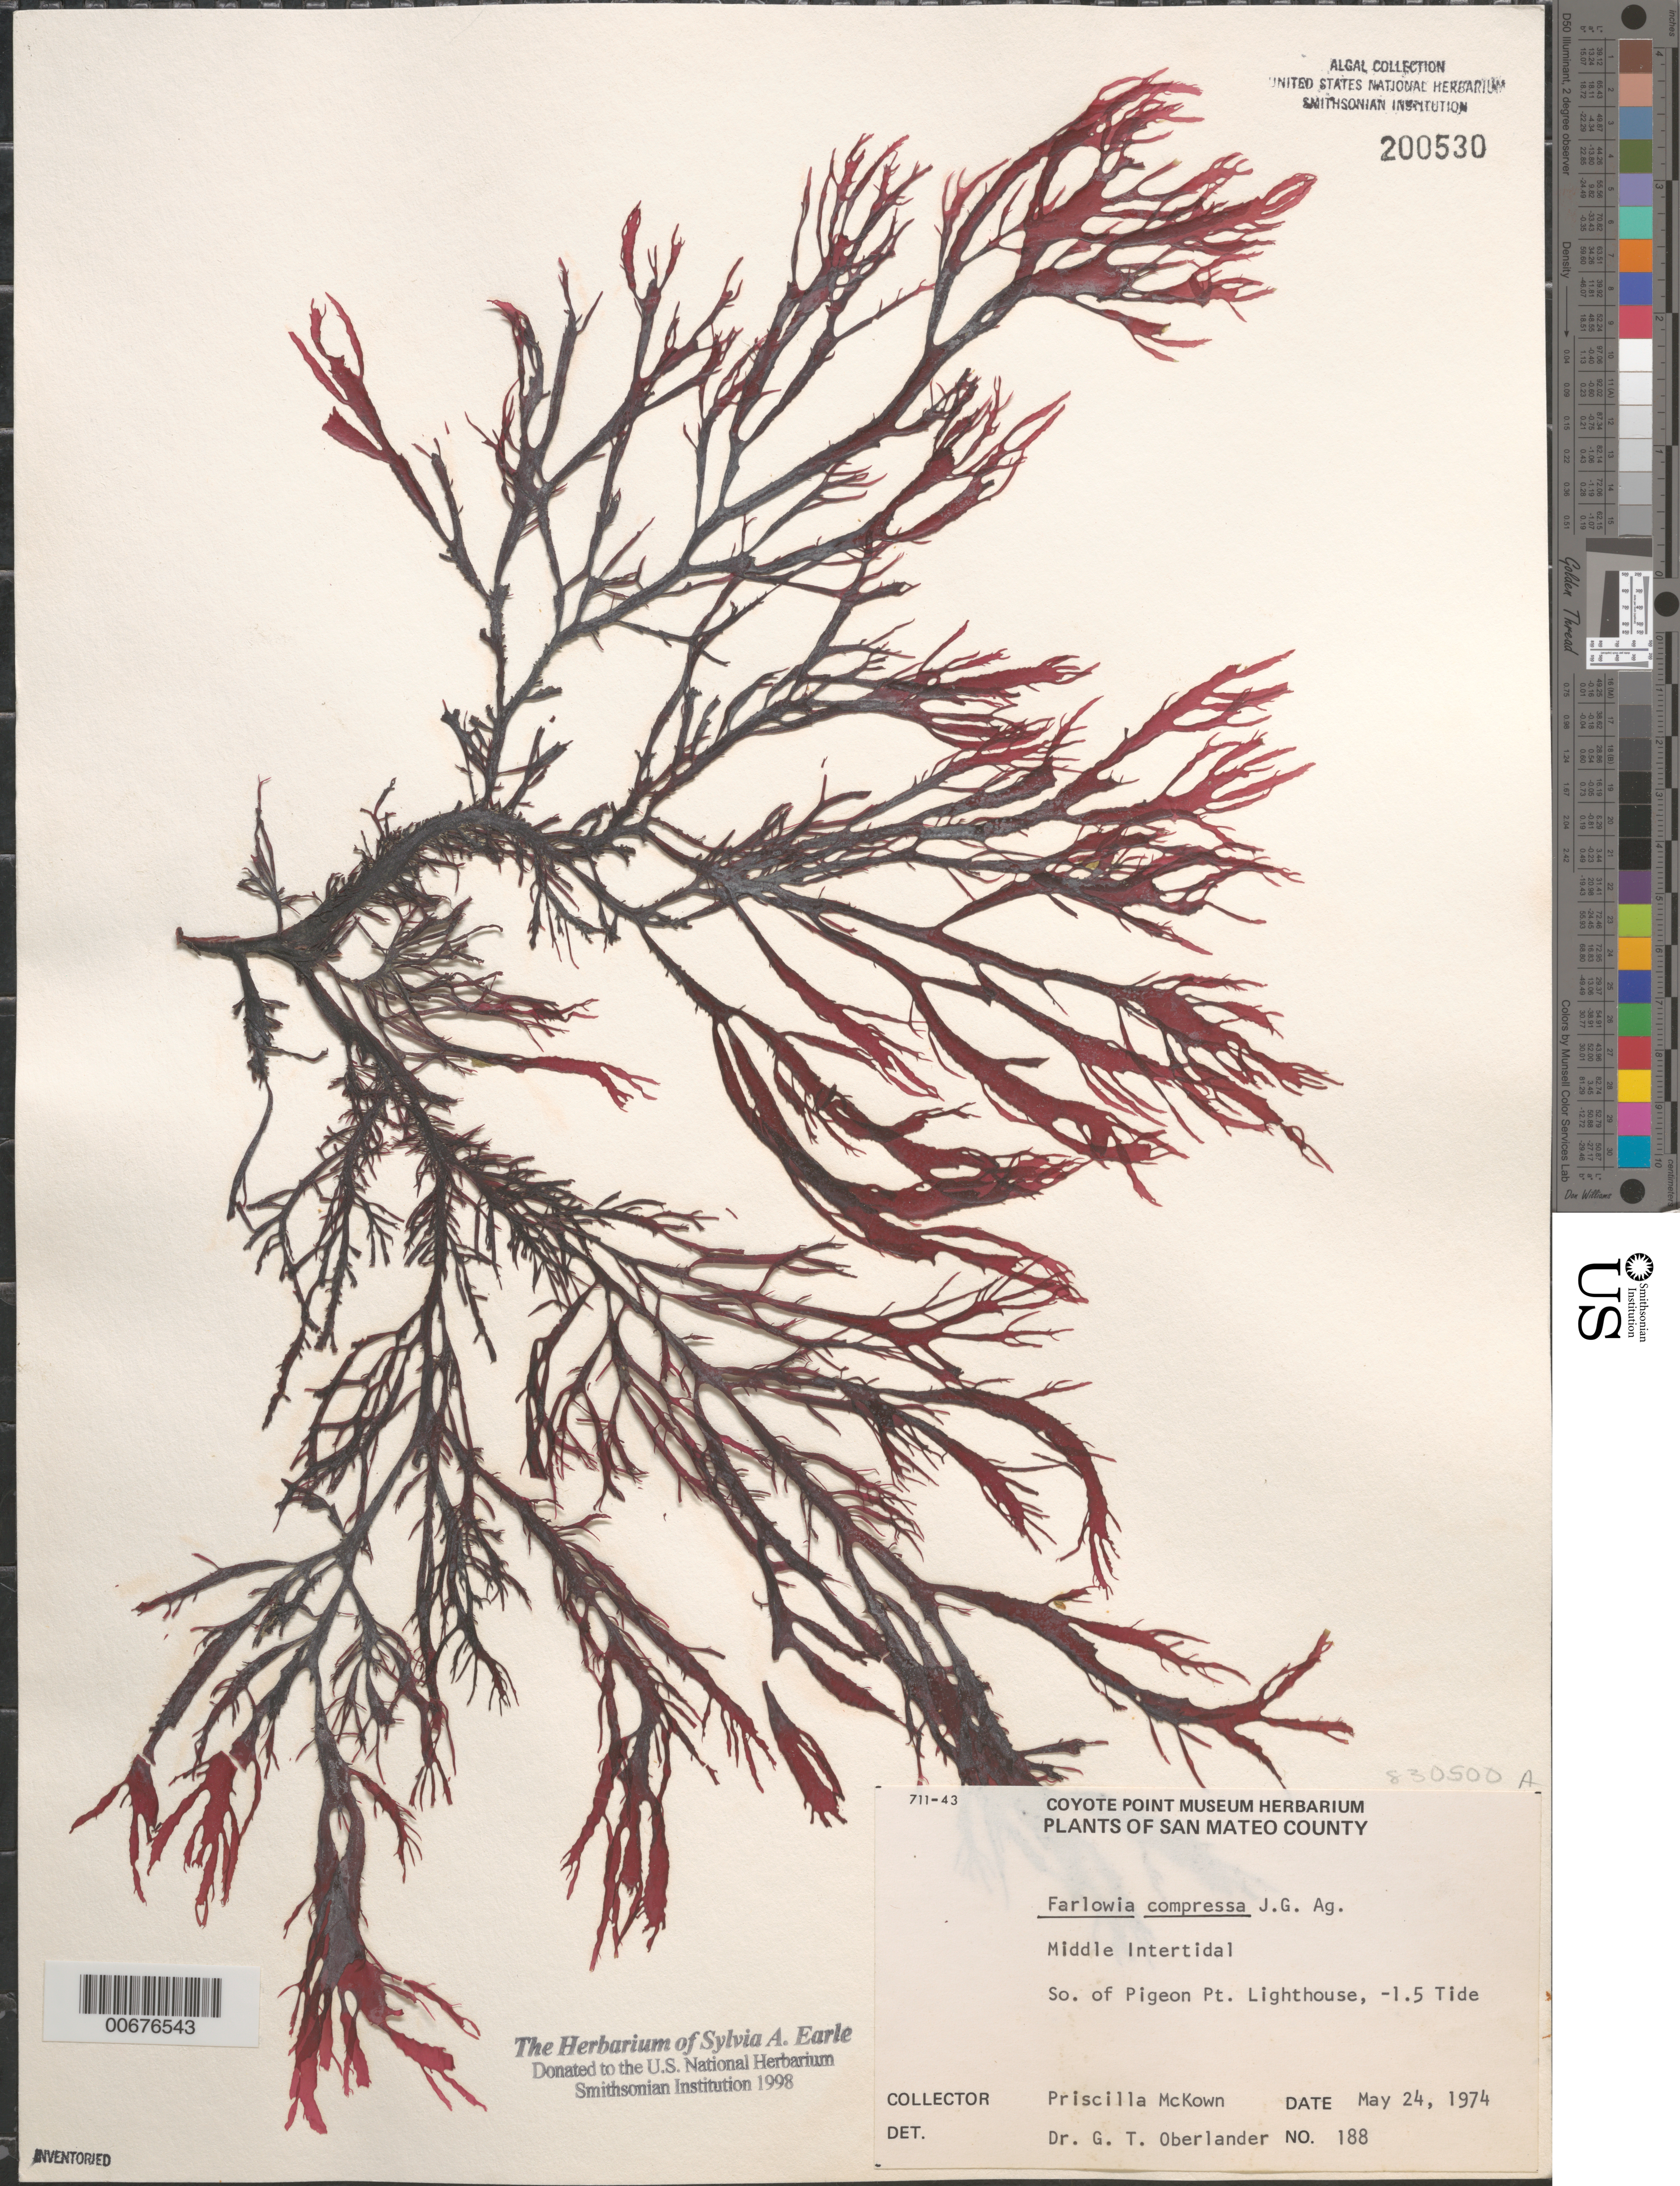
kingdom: Plantae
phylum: Rhodophyta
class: Florideophyceae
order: Gigartinales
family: Dumontiaceae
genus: Farlowia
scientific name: Farlowia compressa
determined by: Oberlander, G. T.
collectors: P. McKown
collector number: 188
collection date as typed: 24 May 1974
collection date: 1974-05-24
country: United States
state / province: California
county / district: San Mateo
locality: South of Pigeon Point Lighthouse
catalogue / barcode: US 200530